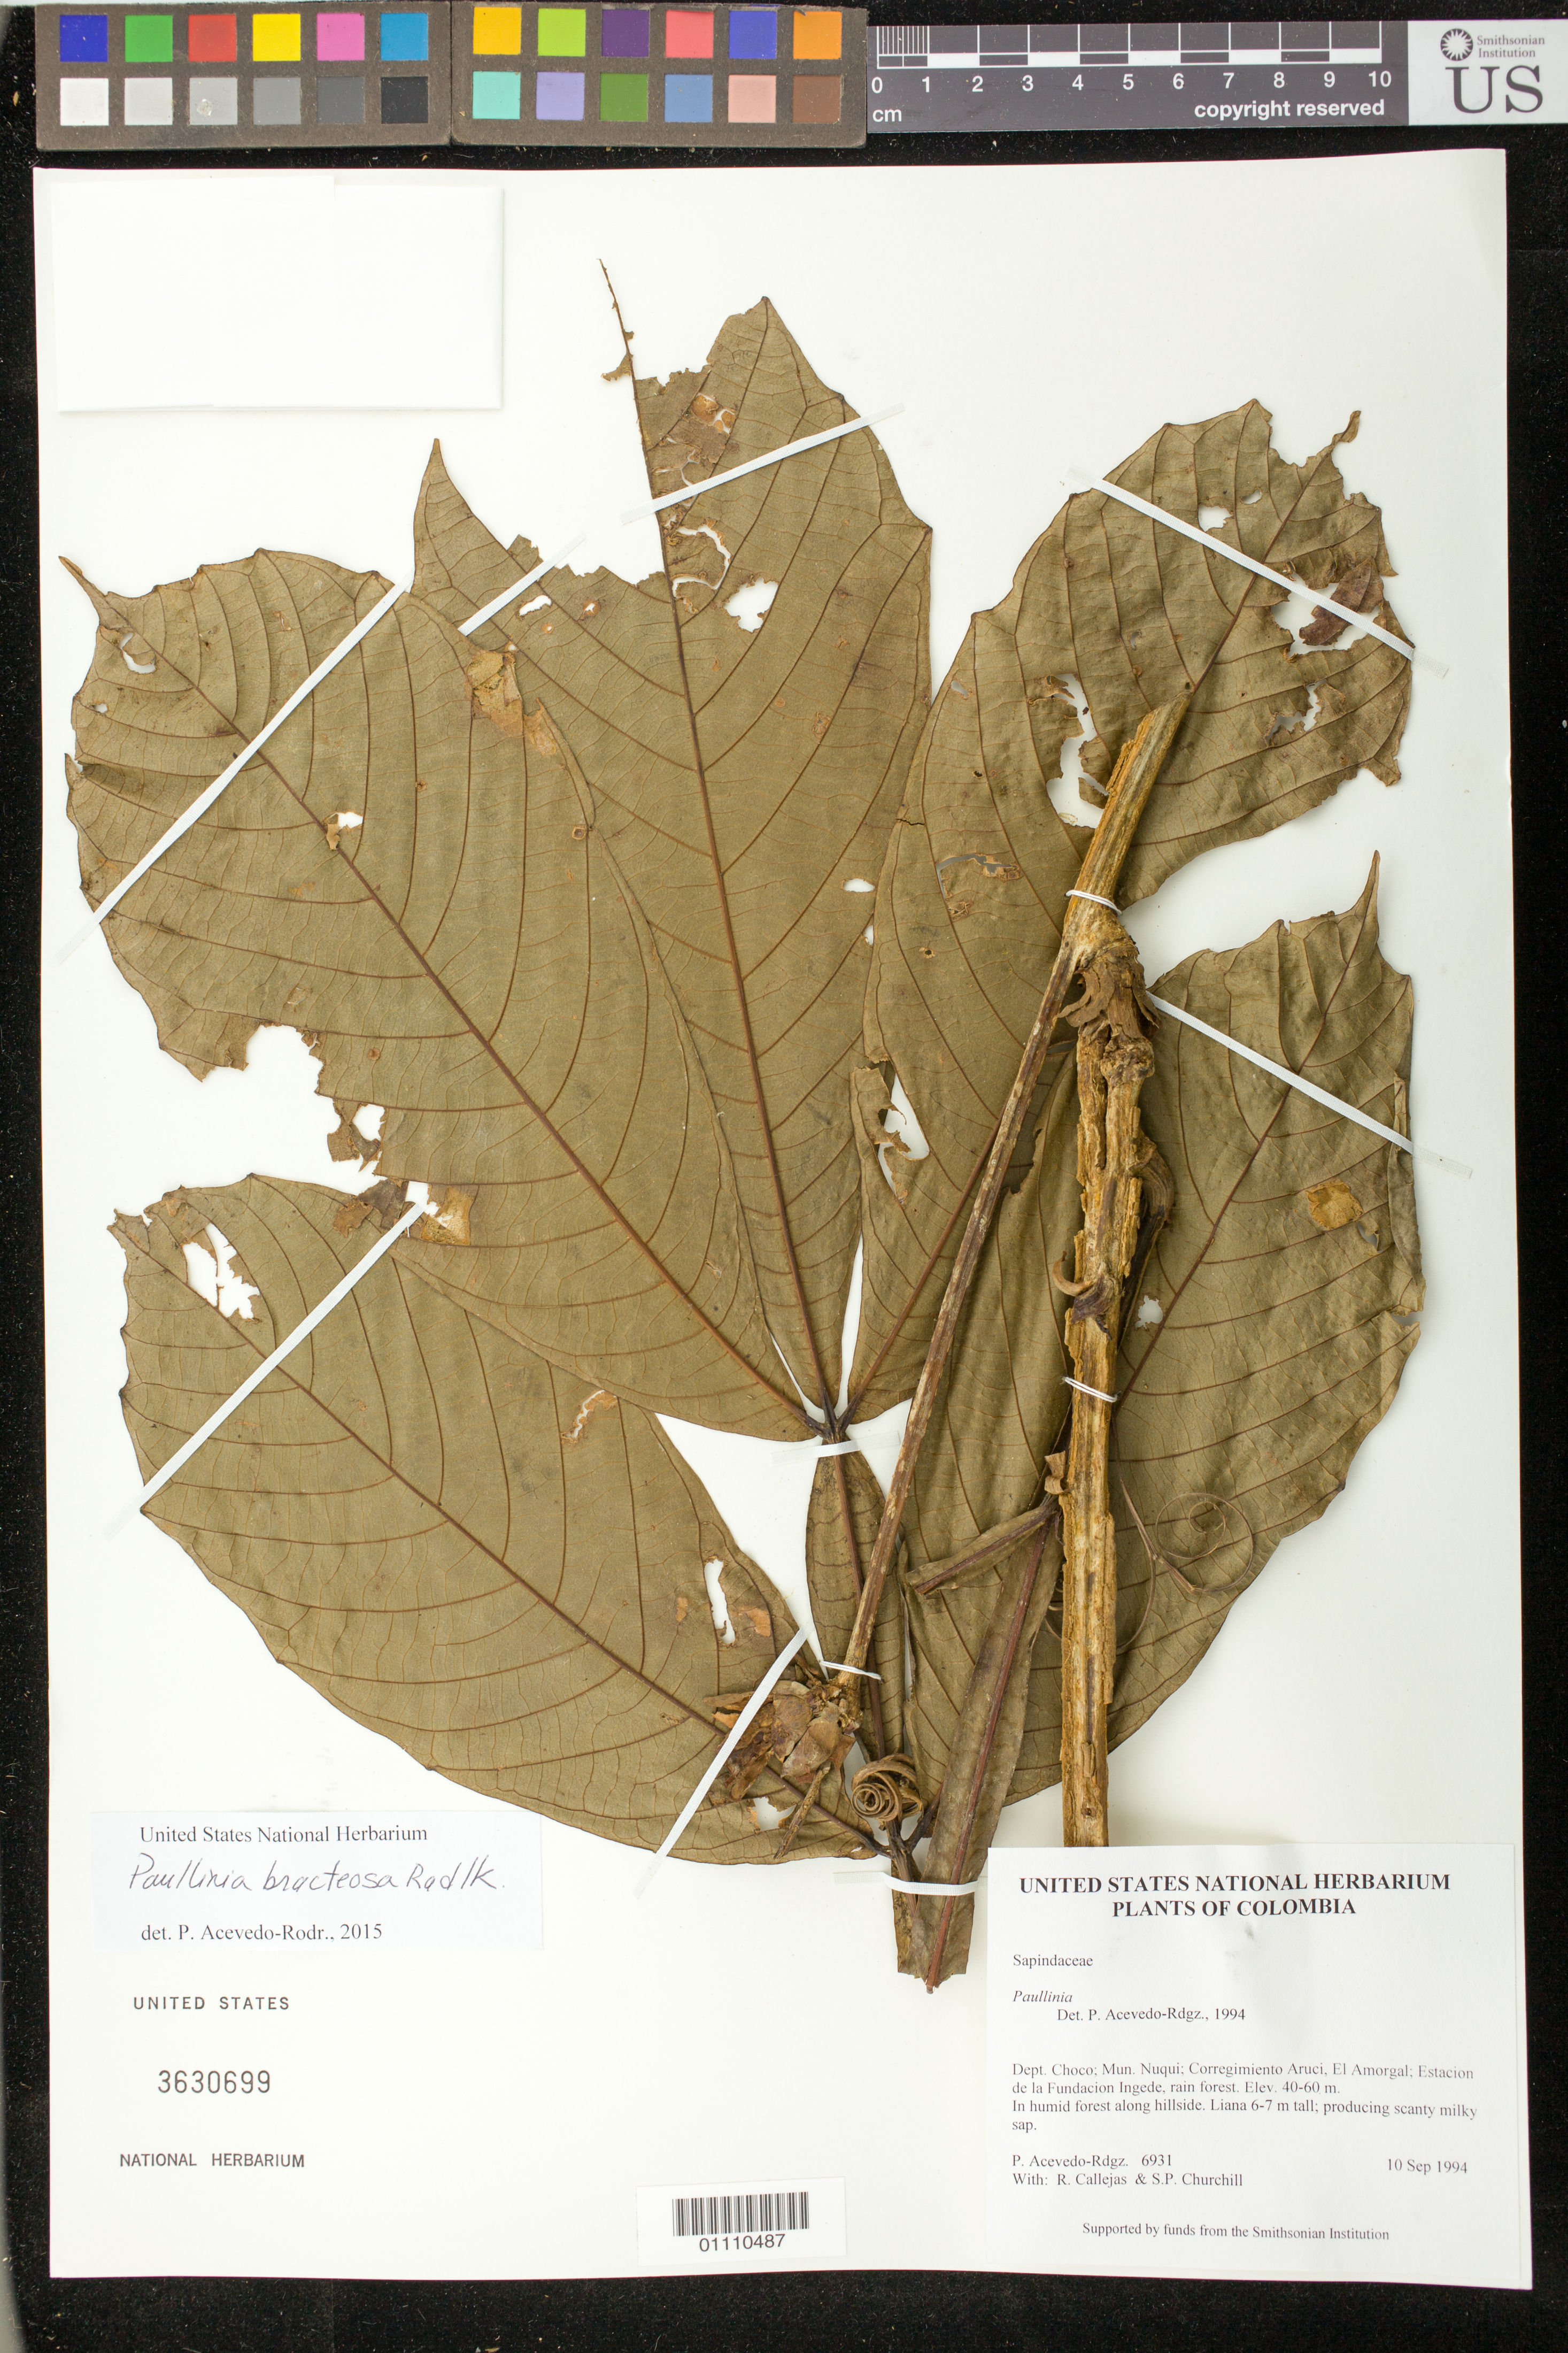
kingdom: Plantae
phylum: Tracheophyta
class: Magnoliopsida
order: Sapindales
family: Sapindaceae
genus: Paullinia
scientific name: Paullinia bracteosa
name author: Radlk.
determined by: Acevedo-Rodríguez, P., (BOT), Smithsonian Institution - National Museum of Natural History (UNITED STATES)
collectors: P. Acevedo-Rodr., R. Callejas & S. Churchill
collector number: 6931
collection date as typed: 10 Sep 1994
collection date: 1994-09-10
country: Colombia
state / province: Chocó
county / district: Nuqui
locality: Depart. Choco; Mun. Nuqui; Corregimiento Aruci, El Amorgal; Estacion de la Fundacion Ingede, rain forest.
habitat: In humid forest along hillside.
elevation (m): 40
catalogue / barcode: US 3630699